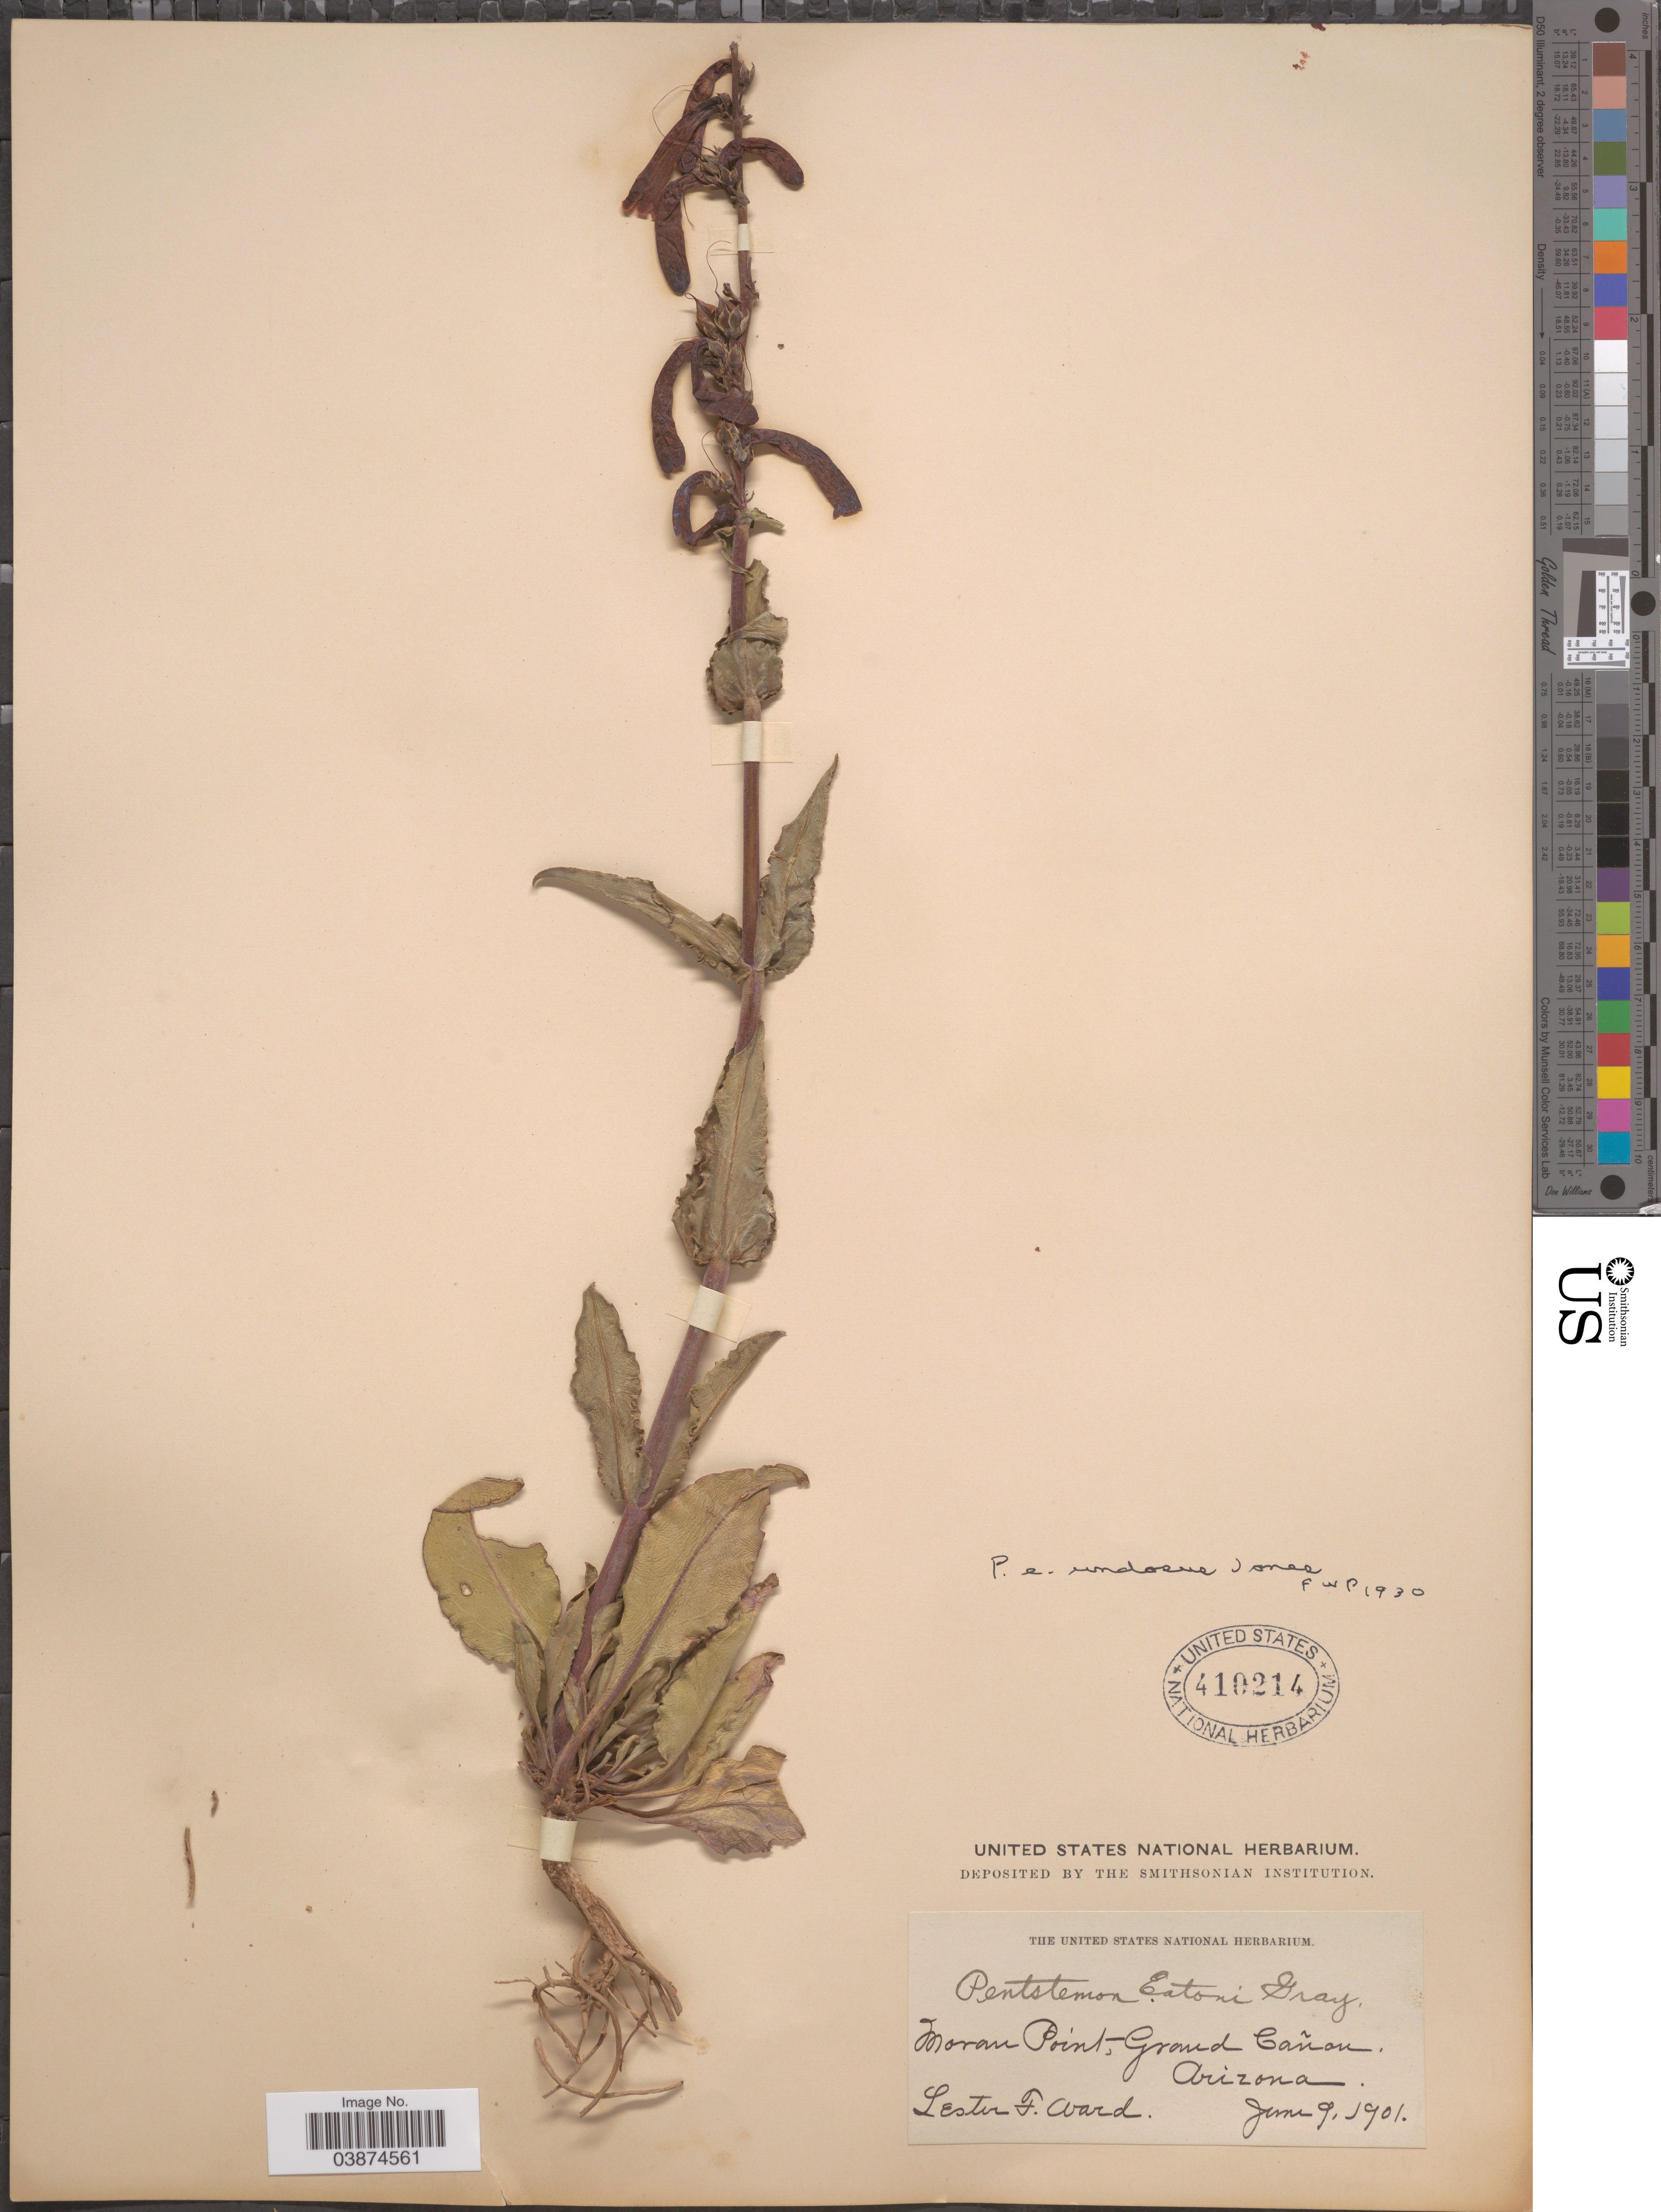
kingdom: Plantae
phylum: Tracheophyta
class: Magnoliopsida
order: Lamiales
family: Plantaginaceae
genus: Penstemon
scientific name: Penstemon eatonii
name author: A. Gray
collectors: L. F. Ward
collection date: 1901-06-09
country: United States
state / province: Arizona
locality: Moran Point, Grand Cañon.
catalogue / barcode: US 410214